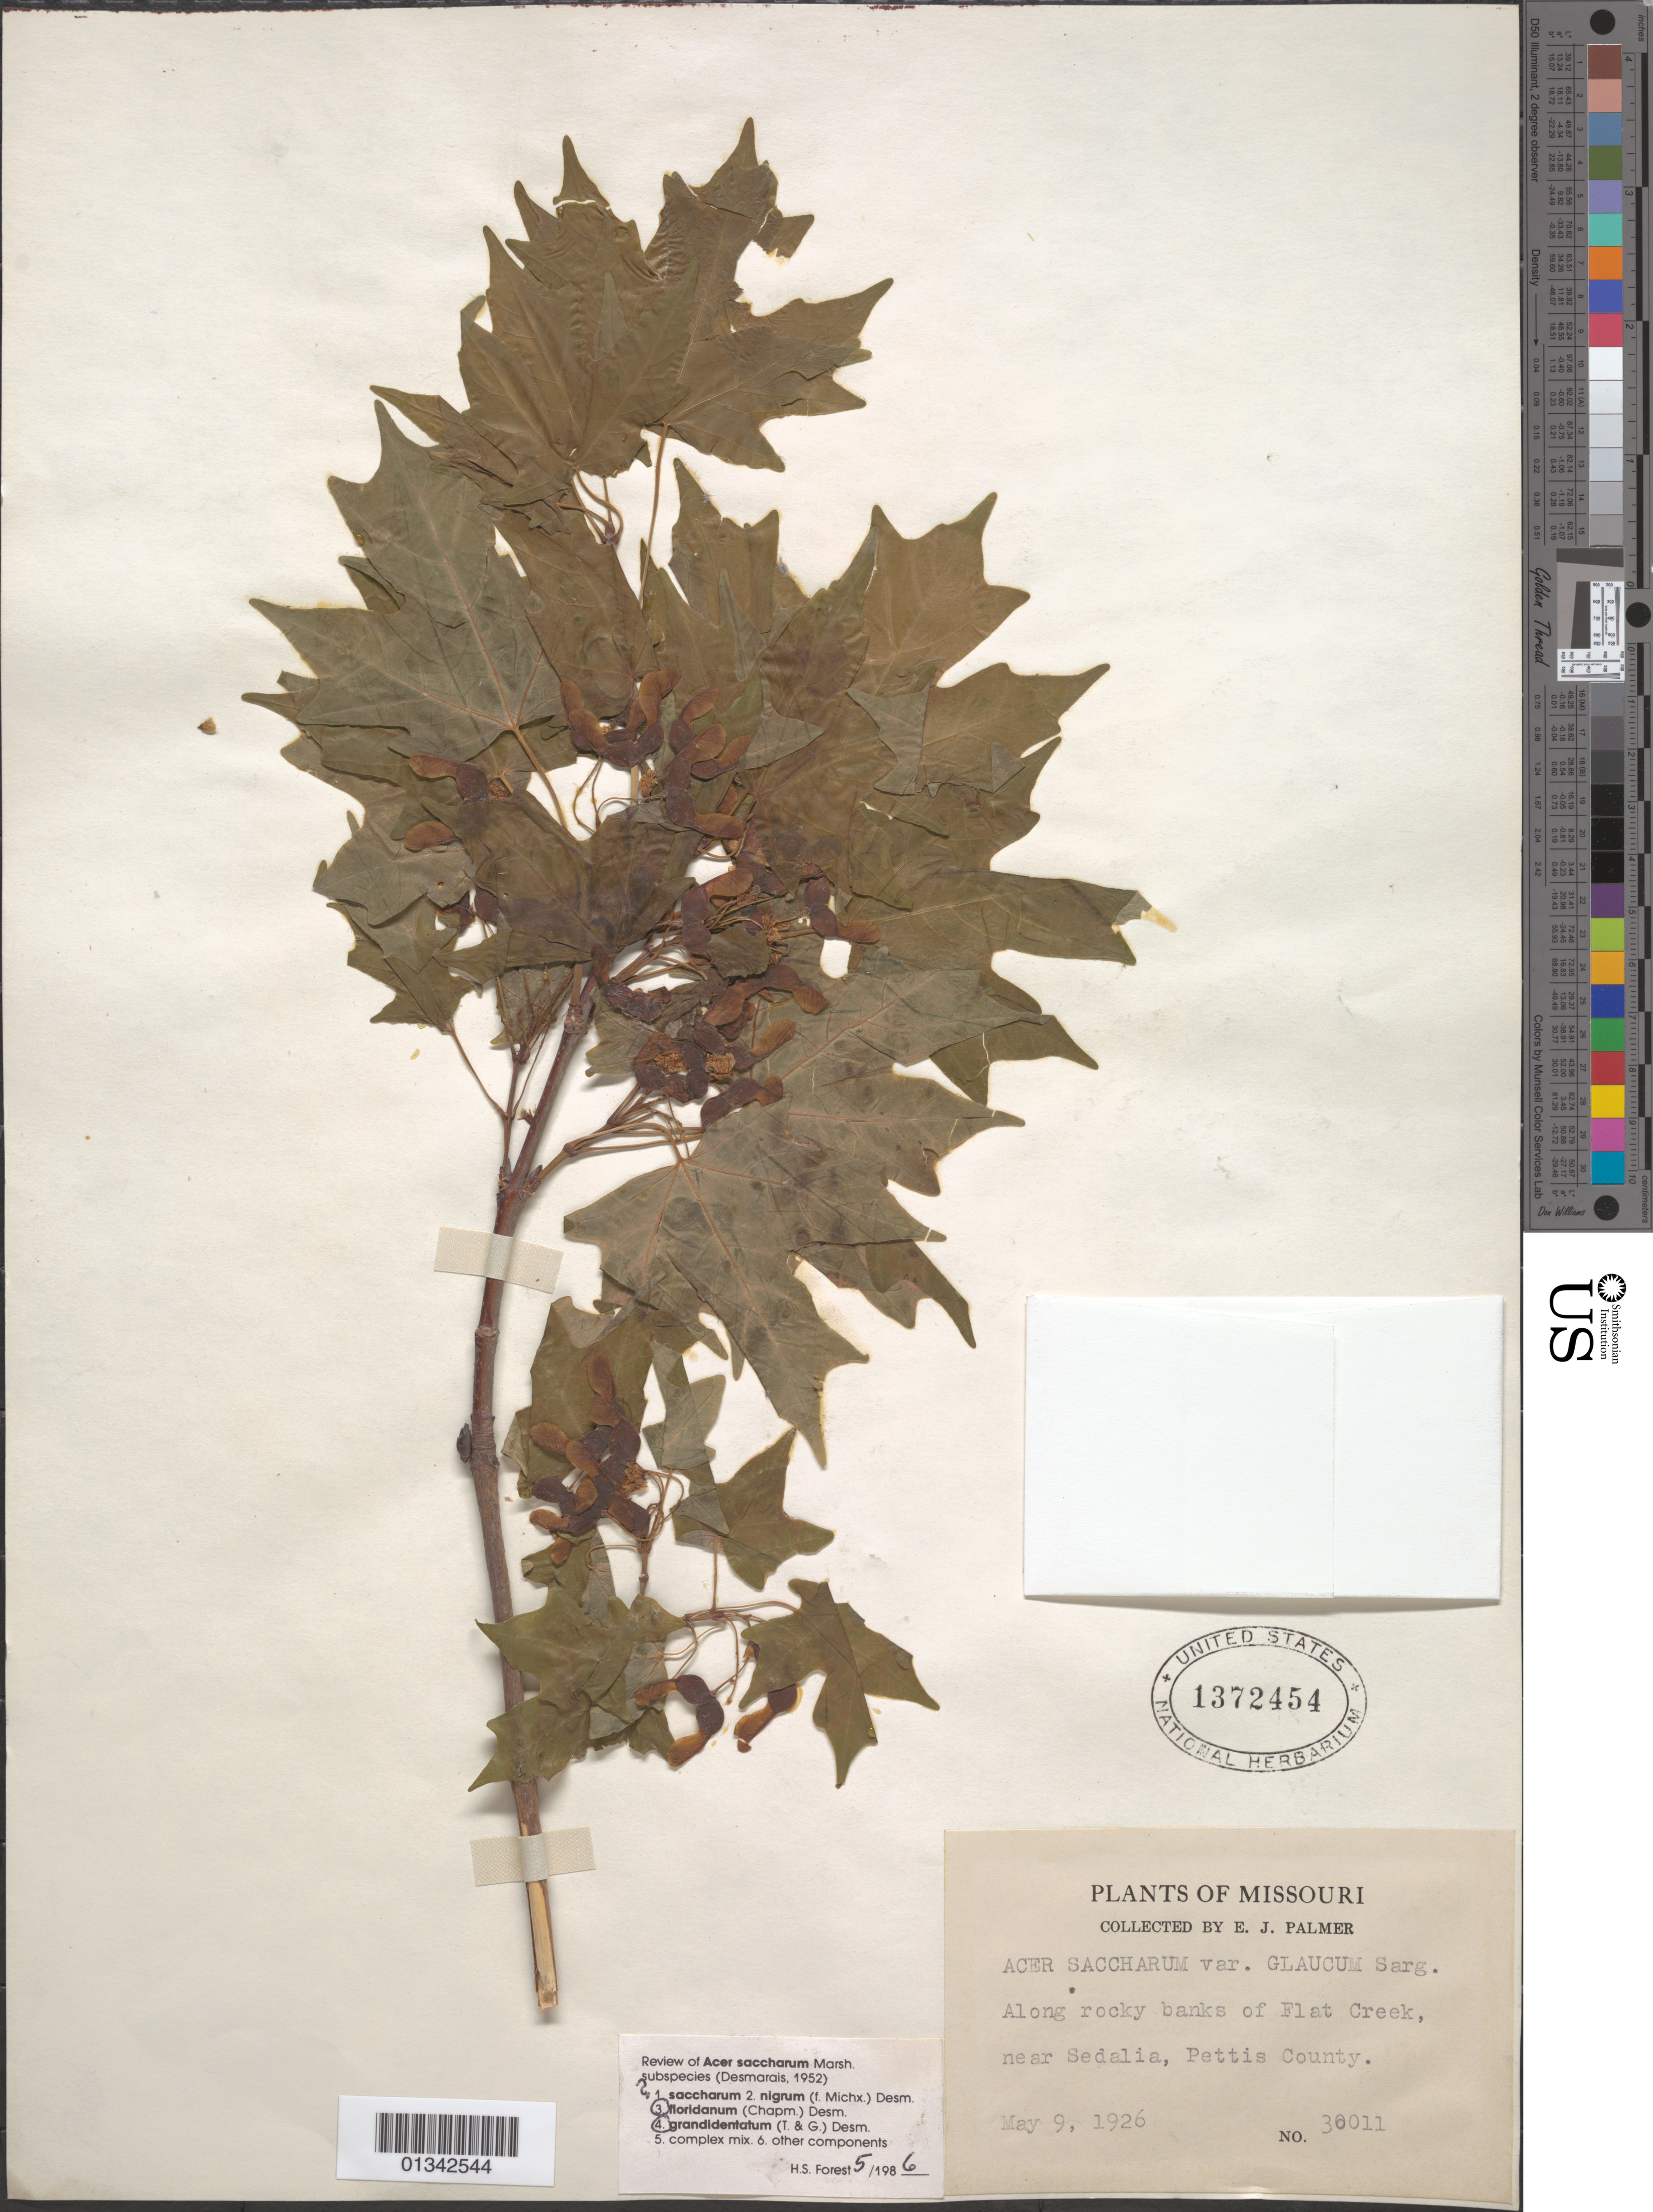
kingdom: Plantae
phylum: Tracheophyta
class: Magnoliopsida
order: Sapindales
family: Sapindaceae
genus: Acer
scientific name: Acer saccharum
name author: Marshall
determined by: Forest, H. S.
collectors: E. J. Palmer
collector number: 30011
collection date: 1926-05-09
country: United States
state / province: Missouri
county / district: Pettis County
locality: Flat Creek, near Sedalia, Pettis County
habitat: Along rocky banks of creek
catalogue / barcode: US 1372454